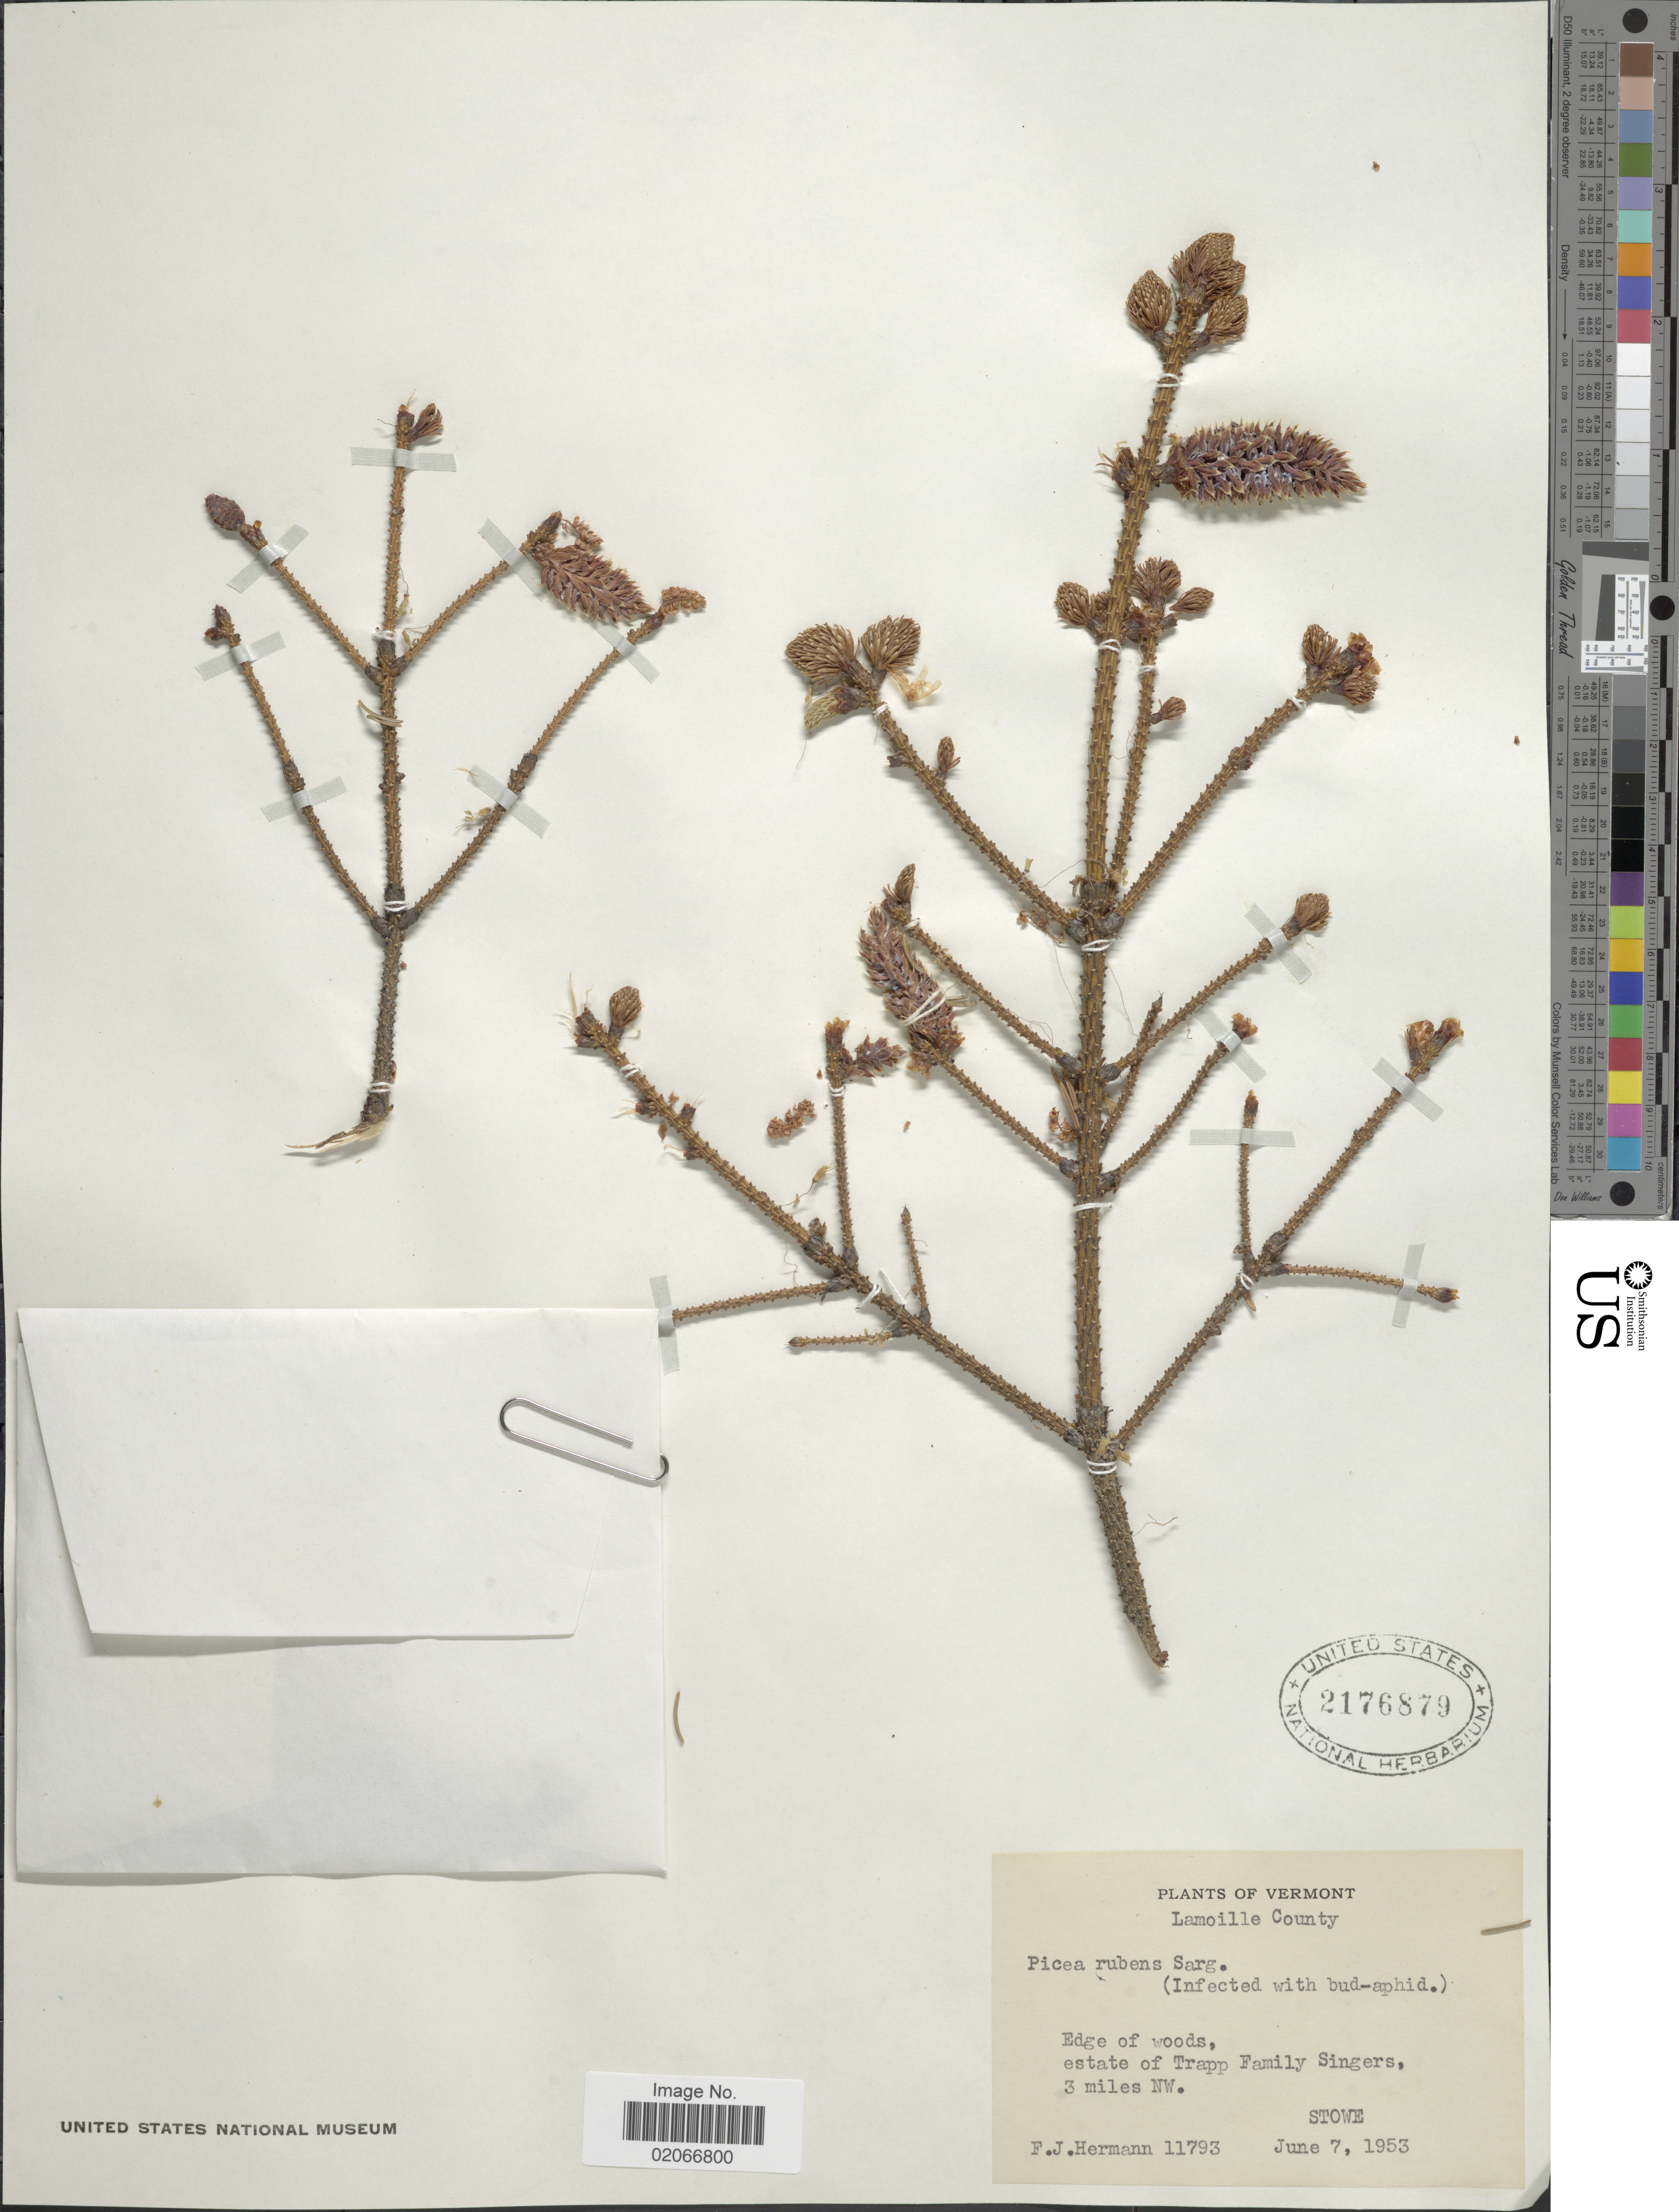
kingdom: Plantae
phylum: Tracheophyta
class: Pinopsida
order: Pinales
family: Pinaceae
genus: Picea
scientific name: Picea rubens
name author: Sarg.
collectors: F. J. Hermann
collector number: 11793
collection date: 1953-06-07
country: United States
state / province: Vermont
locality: Lamoille County, estate of Trapp Family Singers, 3 miles NW. Stowe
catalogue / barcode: US 2176879